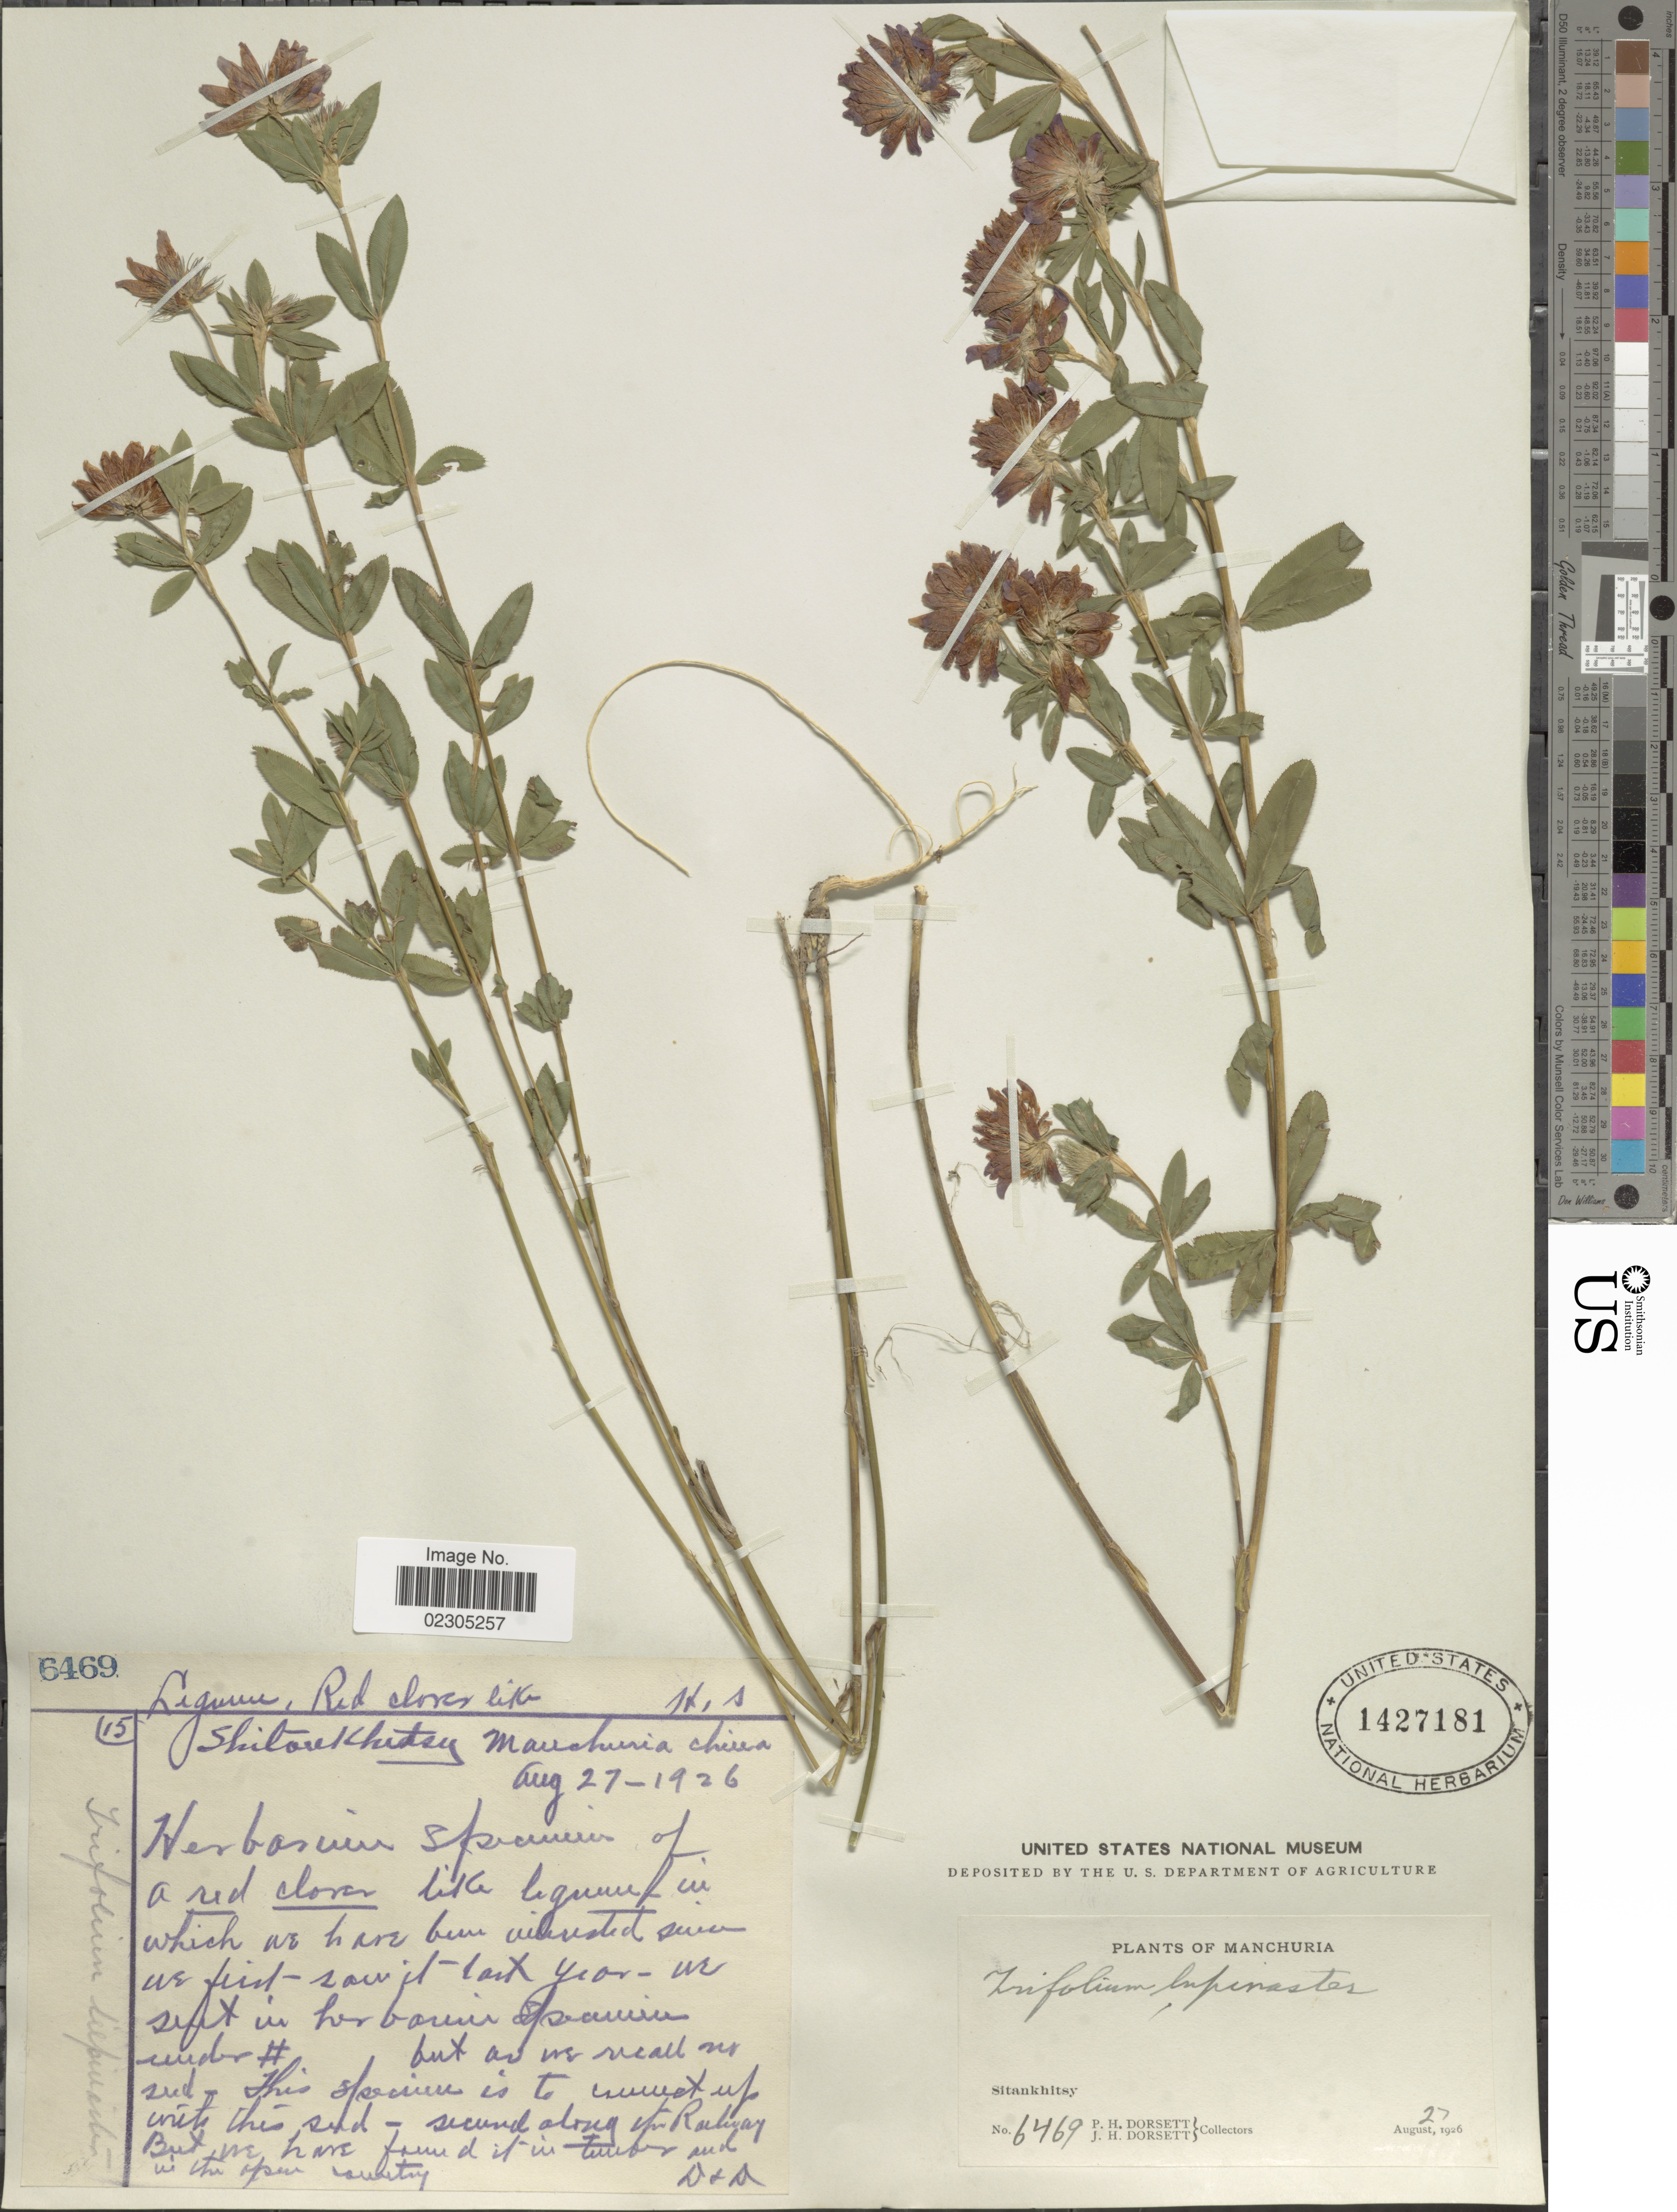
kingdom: Plantae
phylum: Tracheophyta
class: Magnoliopsida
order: Fabales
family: Fabaceae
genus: Trifolium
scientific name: Trifolium lupinaster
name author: L.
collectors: P. H. Dorsett & J. Dorsett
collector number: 6469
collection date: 1926-08-27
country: China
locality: Manchuria china. Sitankhitsy.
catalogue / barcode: US 1427181